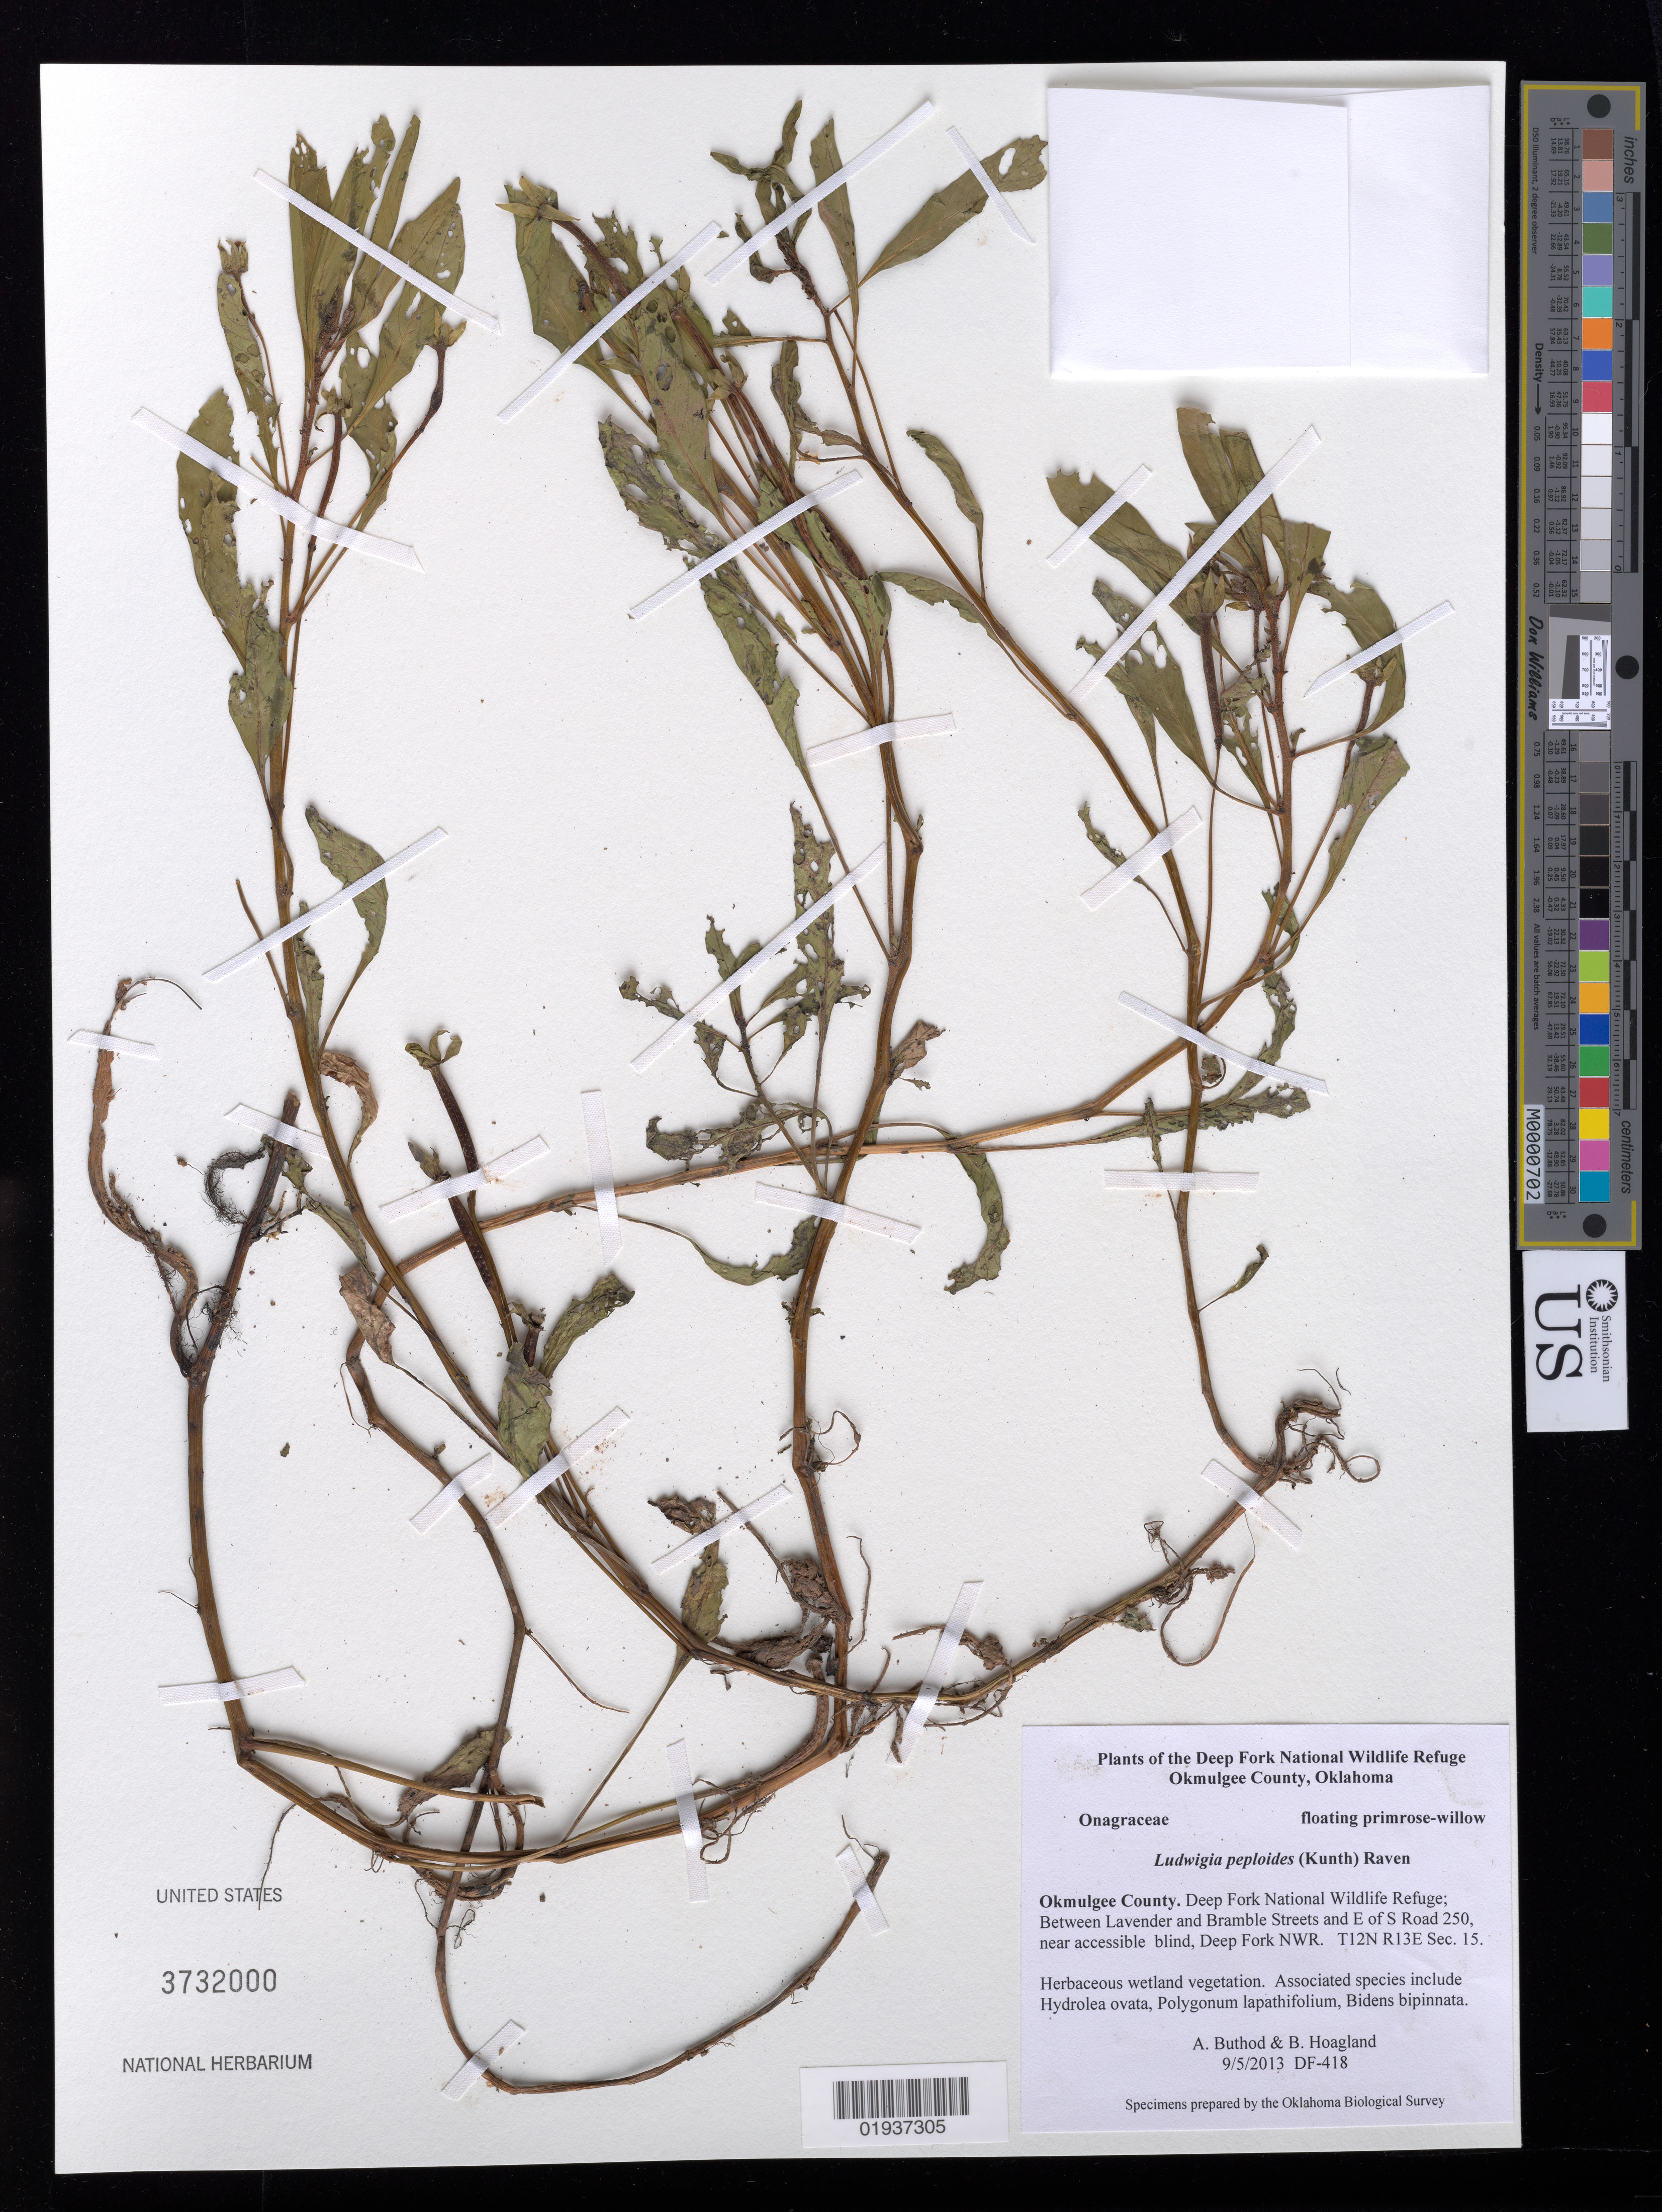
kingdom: Plantae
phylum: Tracheophyta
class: Magnoliopsida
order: Myrtales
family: Onagraceae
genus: Ludwigia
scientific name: Ludwigia peploides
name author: (Kunth) P.H. Raven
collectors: A. Buthod & B. Hoagland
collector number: DF-418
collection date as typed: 9/5/2013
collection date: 2013-09-05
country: United States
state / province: Oklahoma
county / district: Okmulgee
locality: Deep Fork National Wildlife Refuge, between Lavender and Bramble Streets and E of S. Road 250, near accessible blind. T12N R13E, Sec. 15.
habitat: Wetland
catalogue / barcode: US 3732000